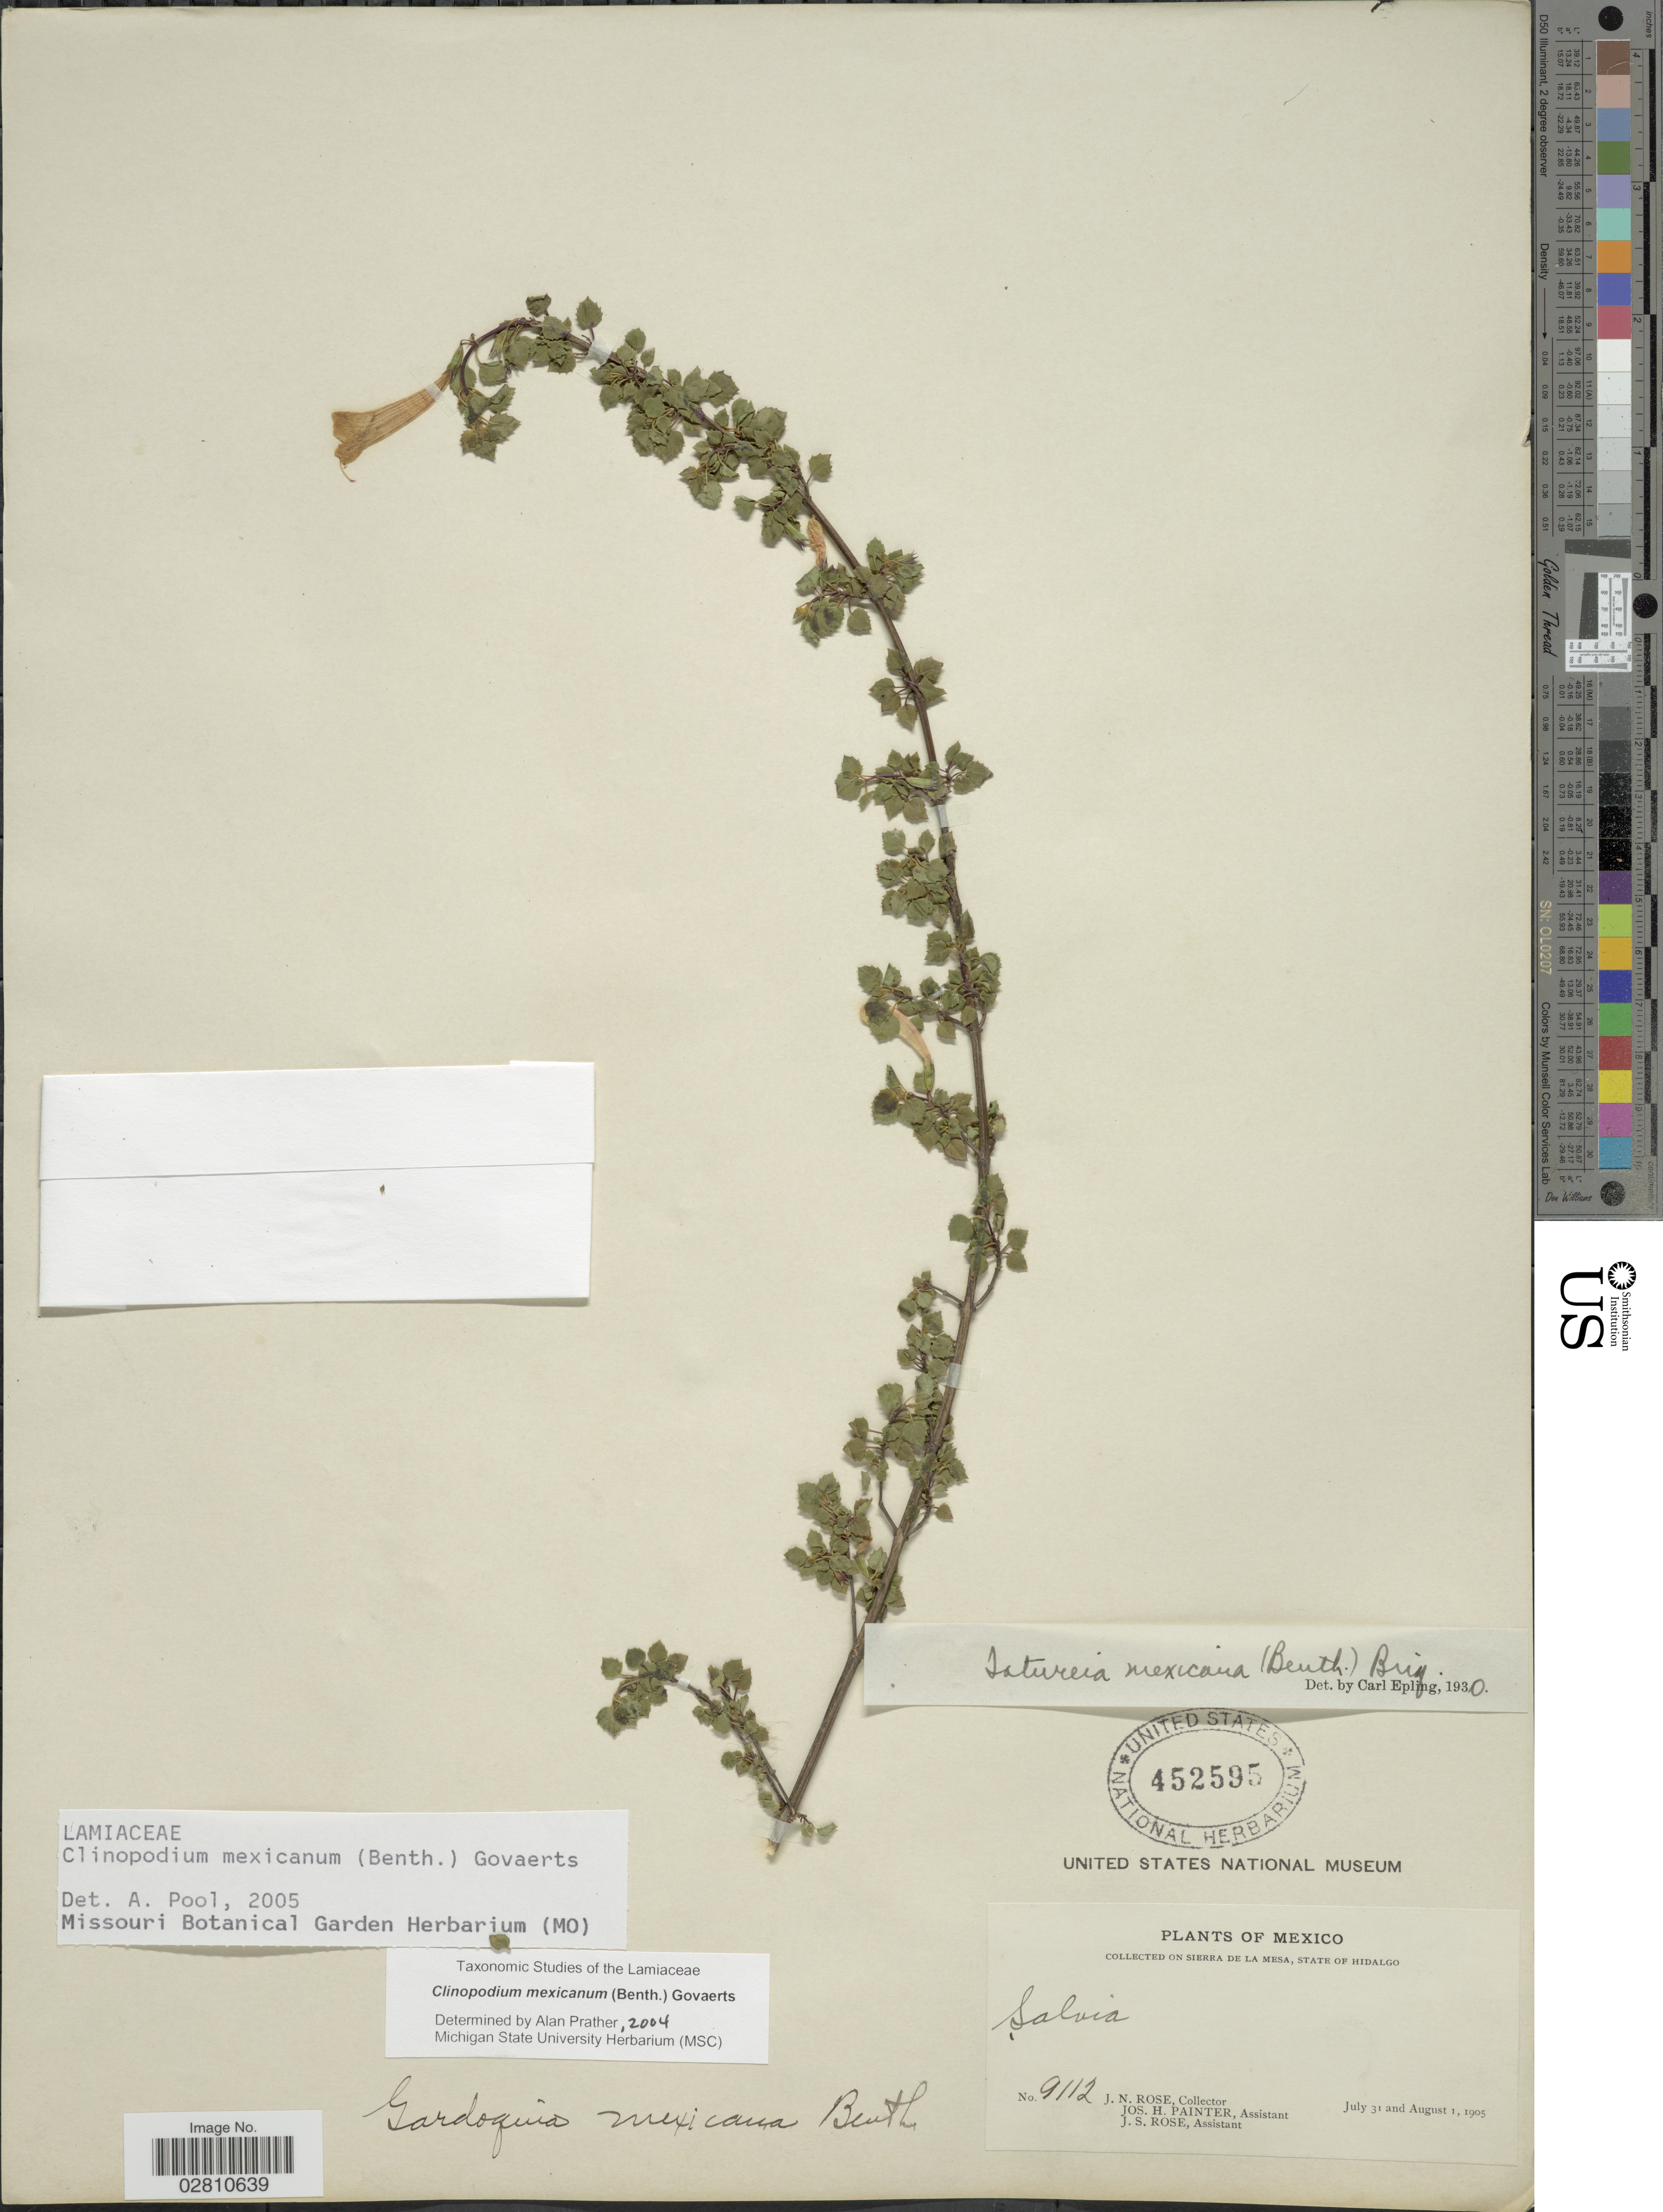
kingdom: Plantae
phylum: Tracheophyta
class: Magnoliopsida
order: Lamiales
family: Lamiaceae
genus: Clinopodium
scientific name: Clinopodium mexicanum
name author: (Benth.) Govaerts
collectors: J. N. Rose, J. H. Painter & J. S. Rose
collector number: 9112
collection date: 1905-07-31/1905-08-01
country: Mexico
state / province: Hidalgo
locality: Sierra de la Mesa.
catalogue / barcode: US 452595